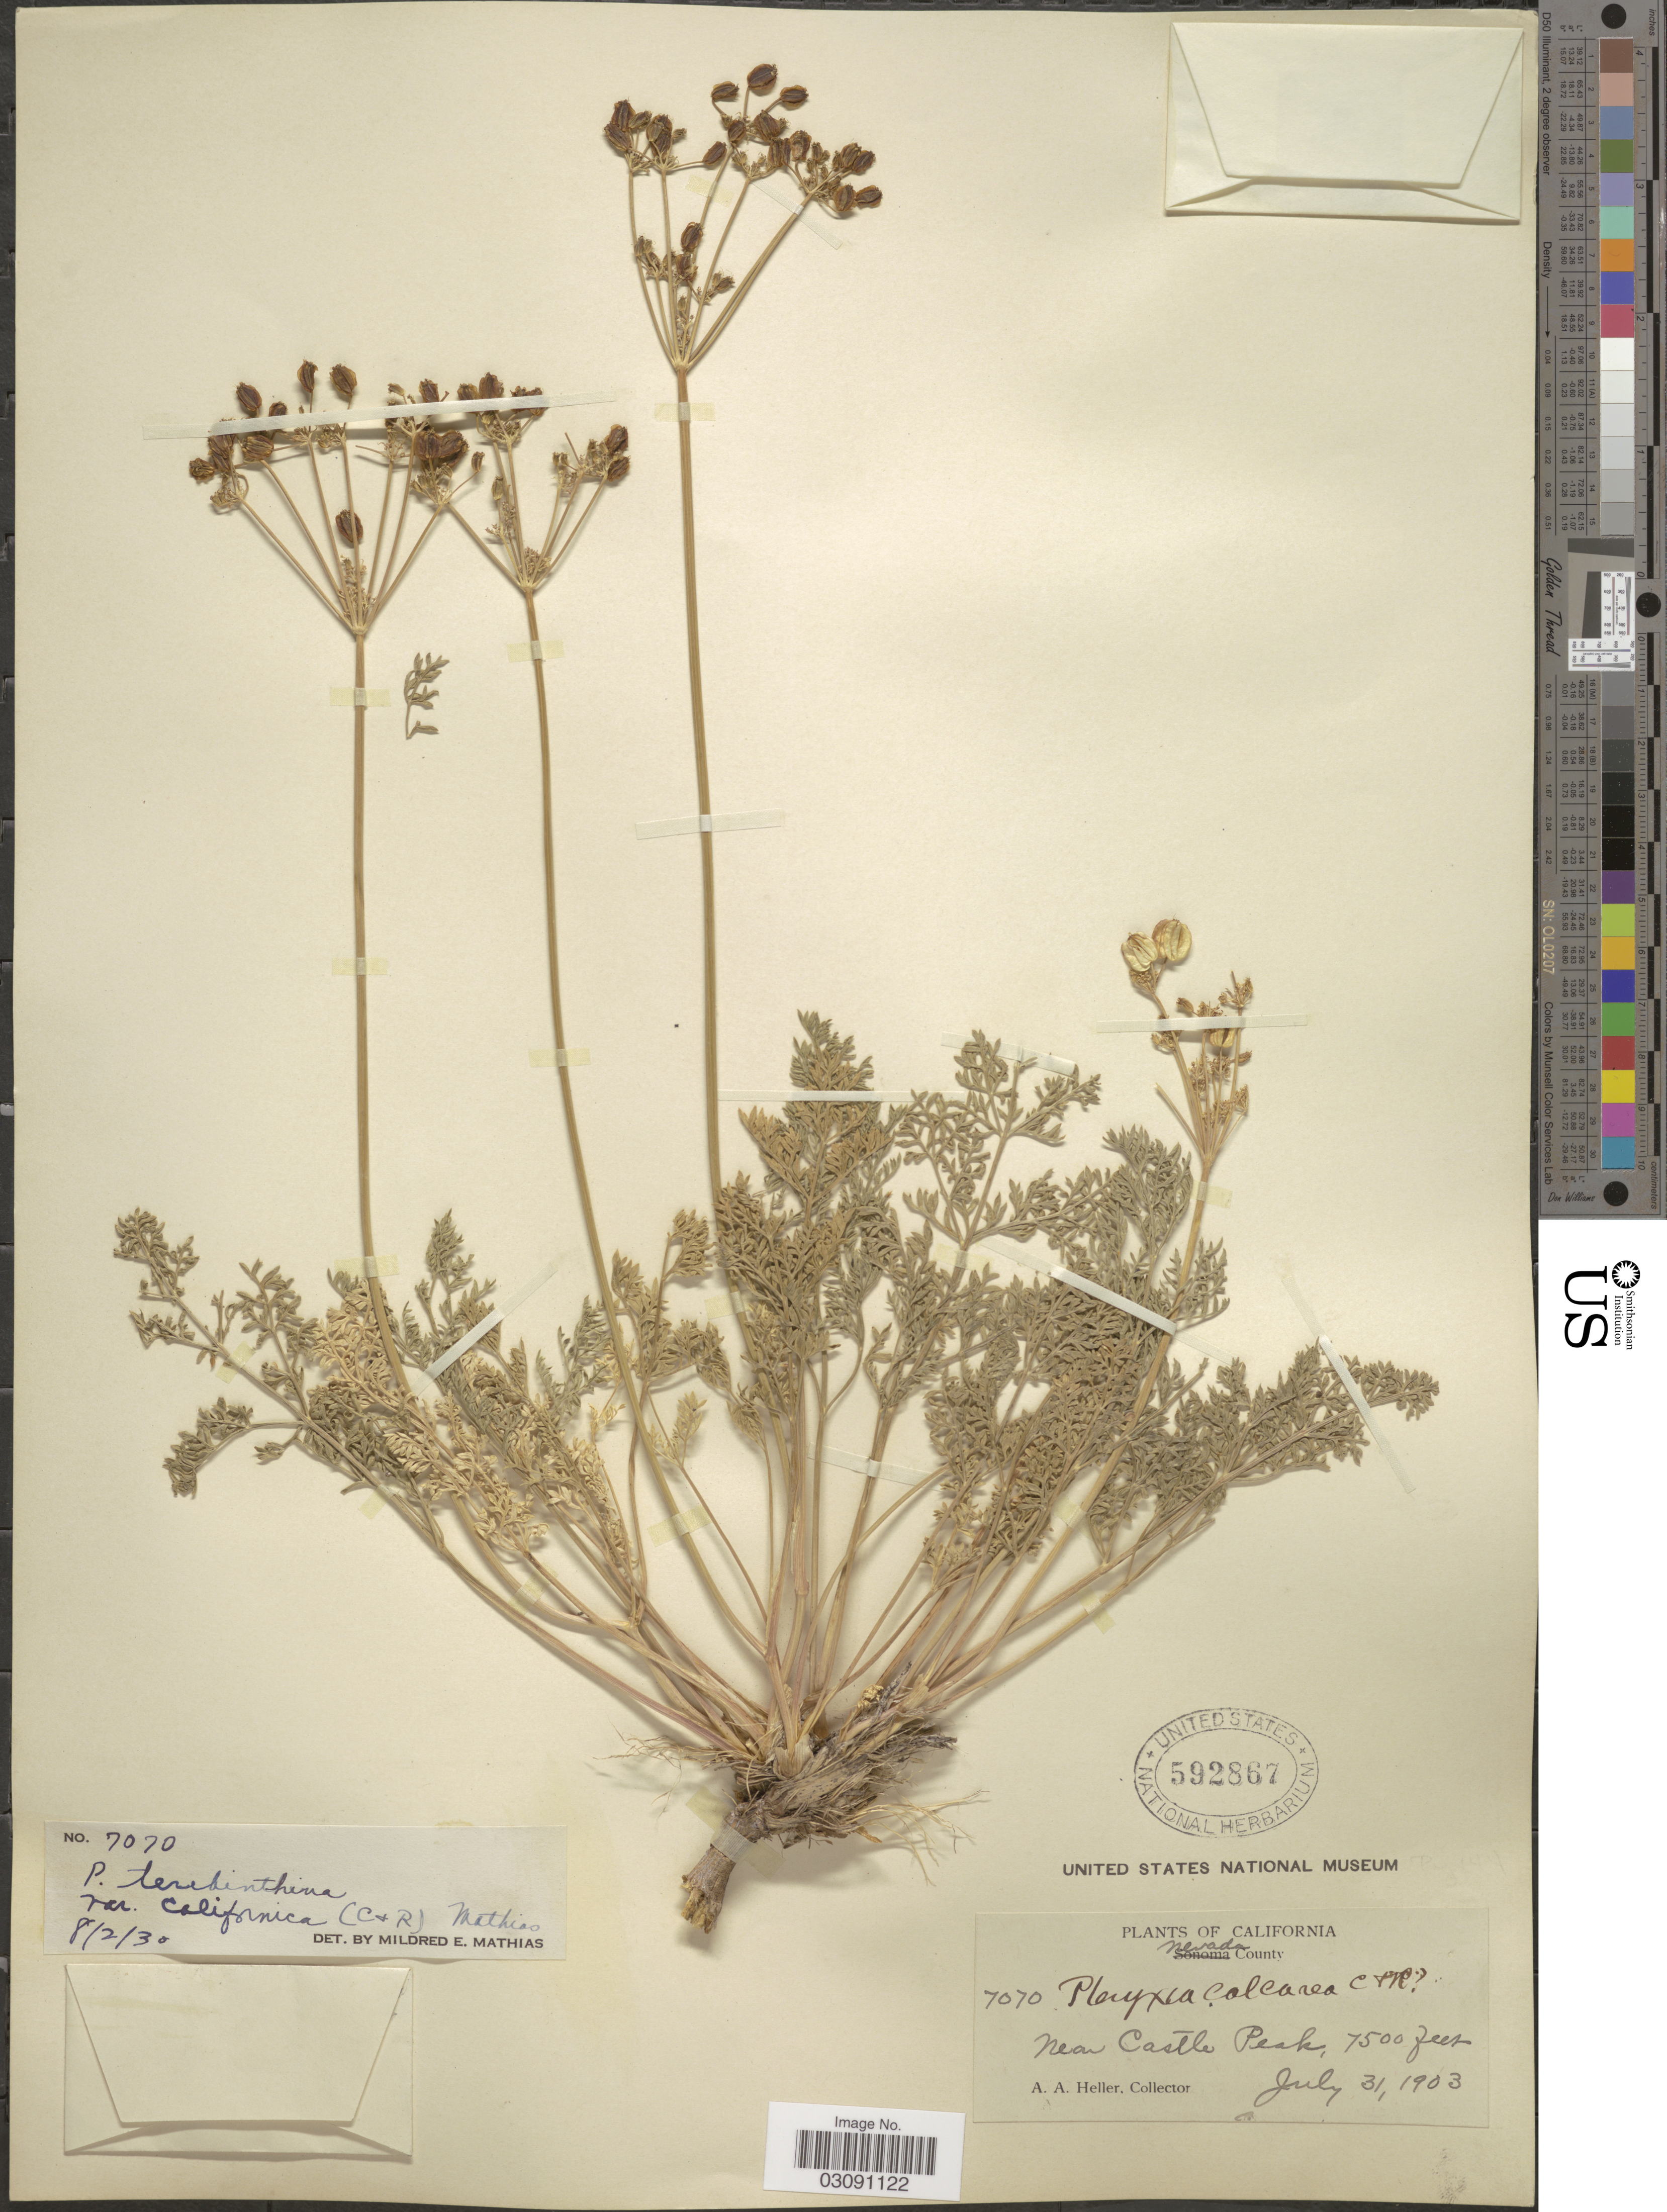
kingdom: Plantae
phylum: Tracheophyta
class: Magnoliopsida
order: Apiales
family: Apiaceae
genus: Pteryxia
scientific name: Pteryxia terebinthina var. californica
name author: (J.M. Coult. & Rose) Mathias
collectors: A. A. Heller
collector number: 7070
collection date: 1903-07-31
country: United States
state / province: California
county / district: Nevada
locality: Nevada County, Near Castle Peak.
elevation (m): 2286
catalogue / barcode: US 592867